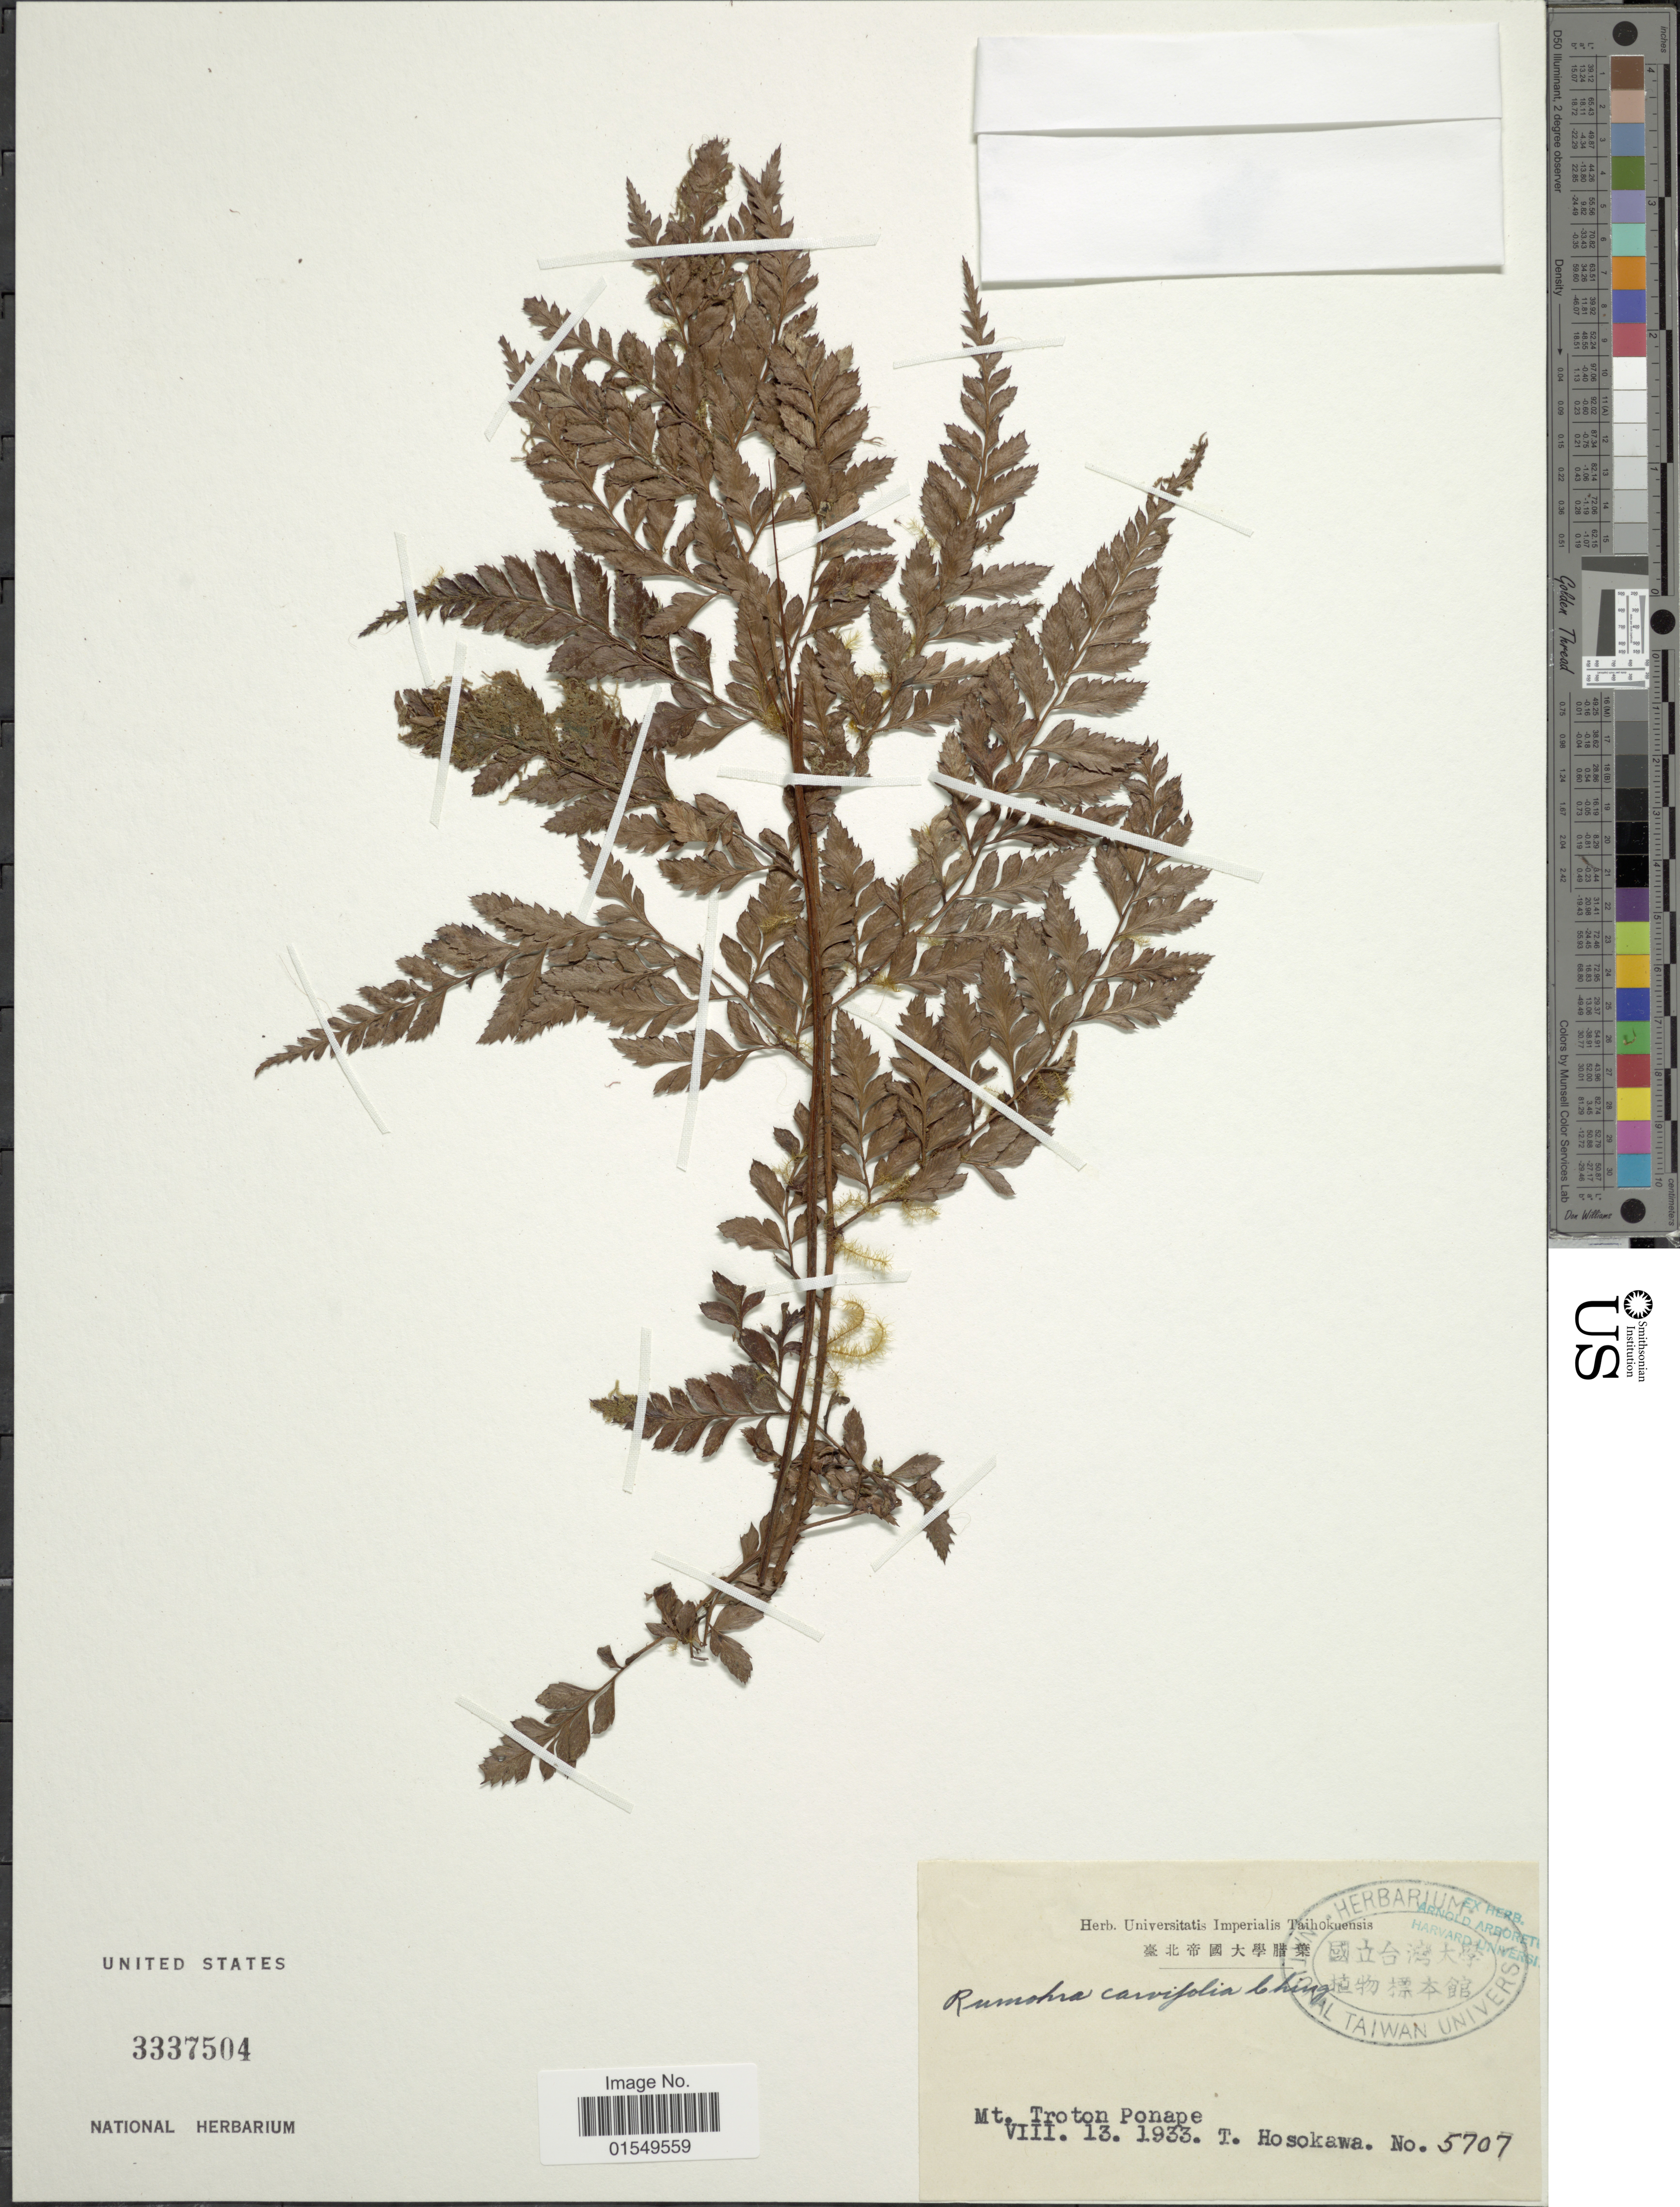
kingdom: Plantae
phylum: Tracheophyta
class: Polypodiopsida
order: Polypodiales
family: Dryopteridaceae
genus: Arachniodes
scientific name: Arachniodes carvifolia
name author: (Kunze) Ching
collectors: T. Hosokawa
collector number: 5707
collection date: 1933-08-13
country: Micronesia, Federated States of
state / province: Pohnpei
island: Pohnpei [Ponape]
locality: Mt. Troton, Ponape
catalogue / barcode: US 3337504